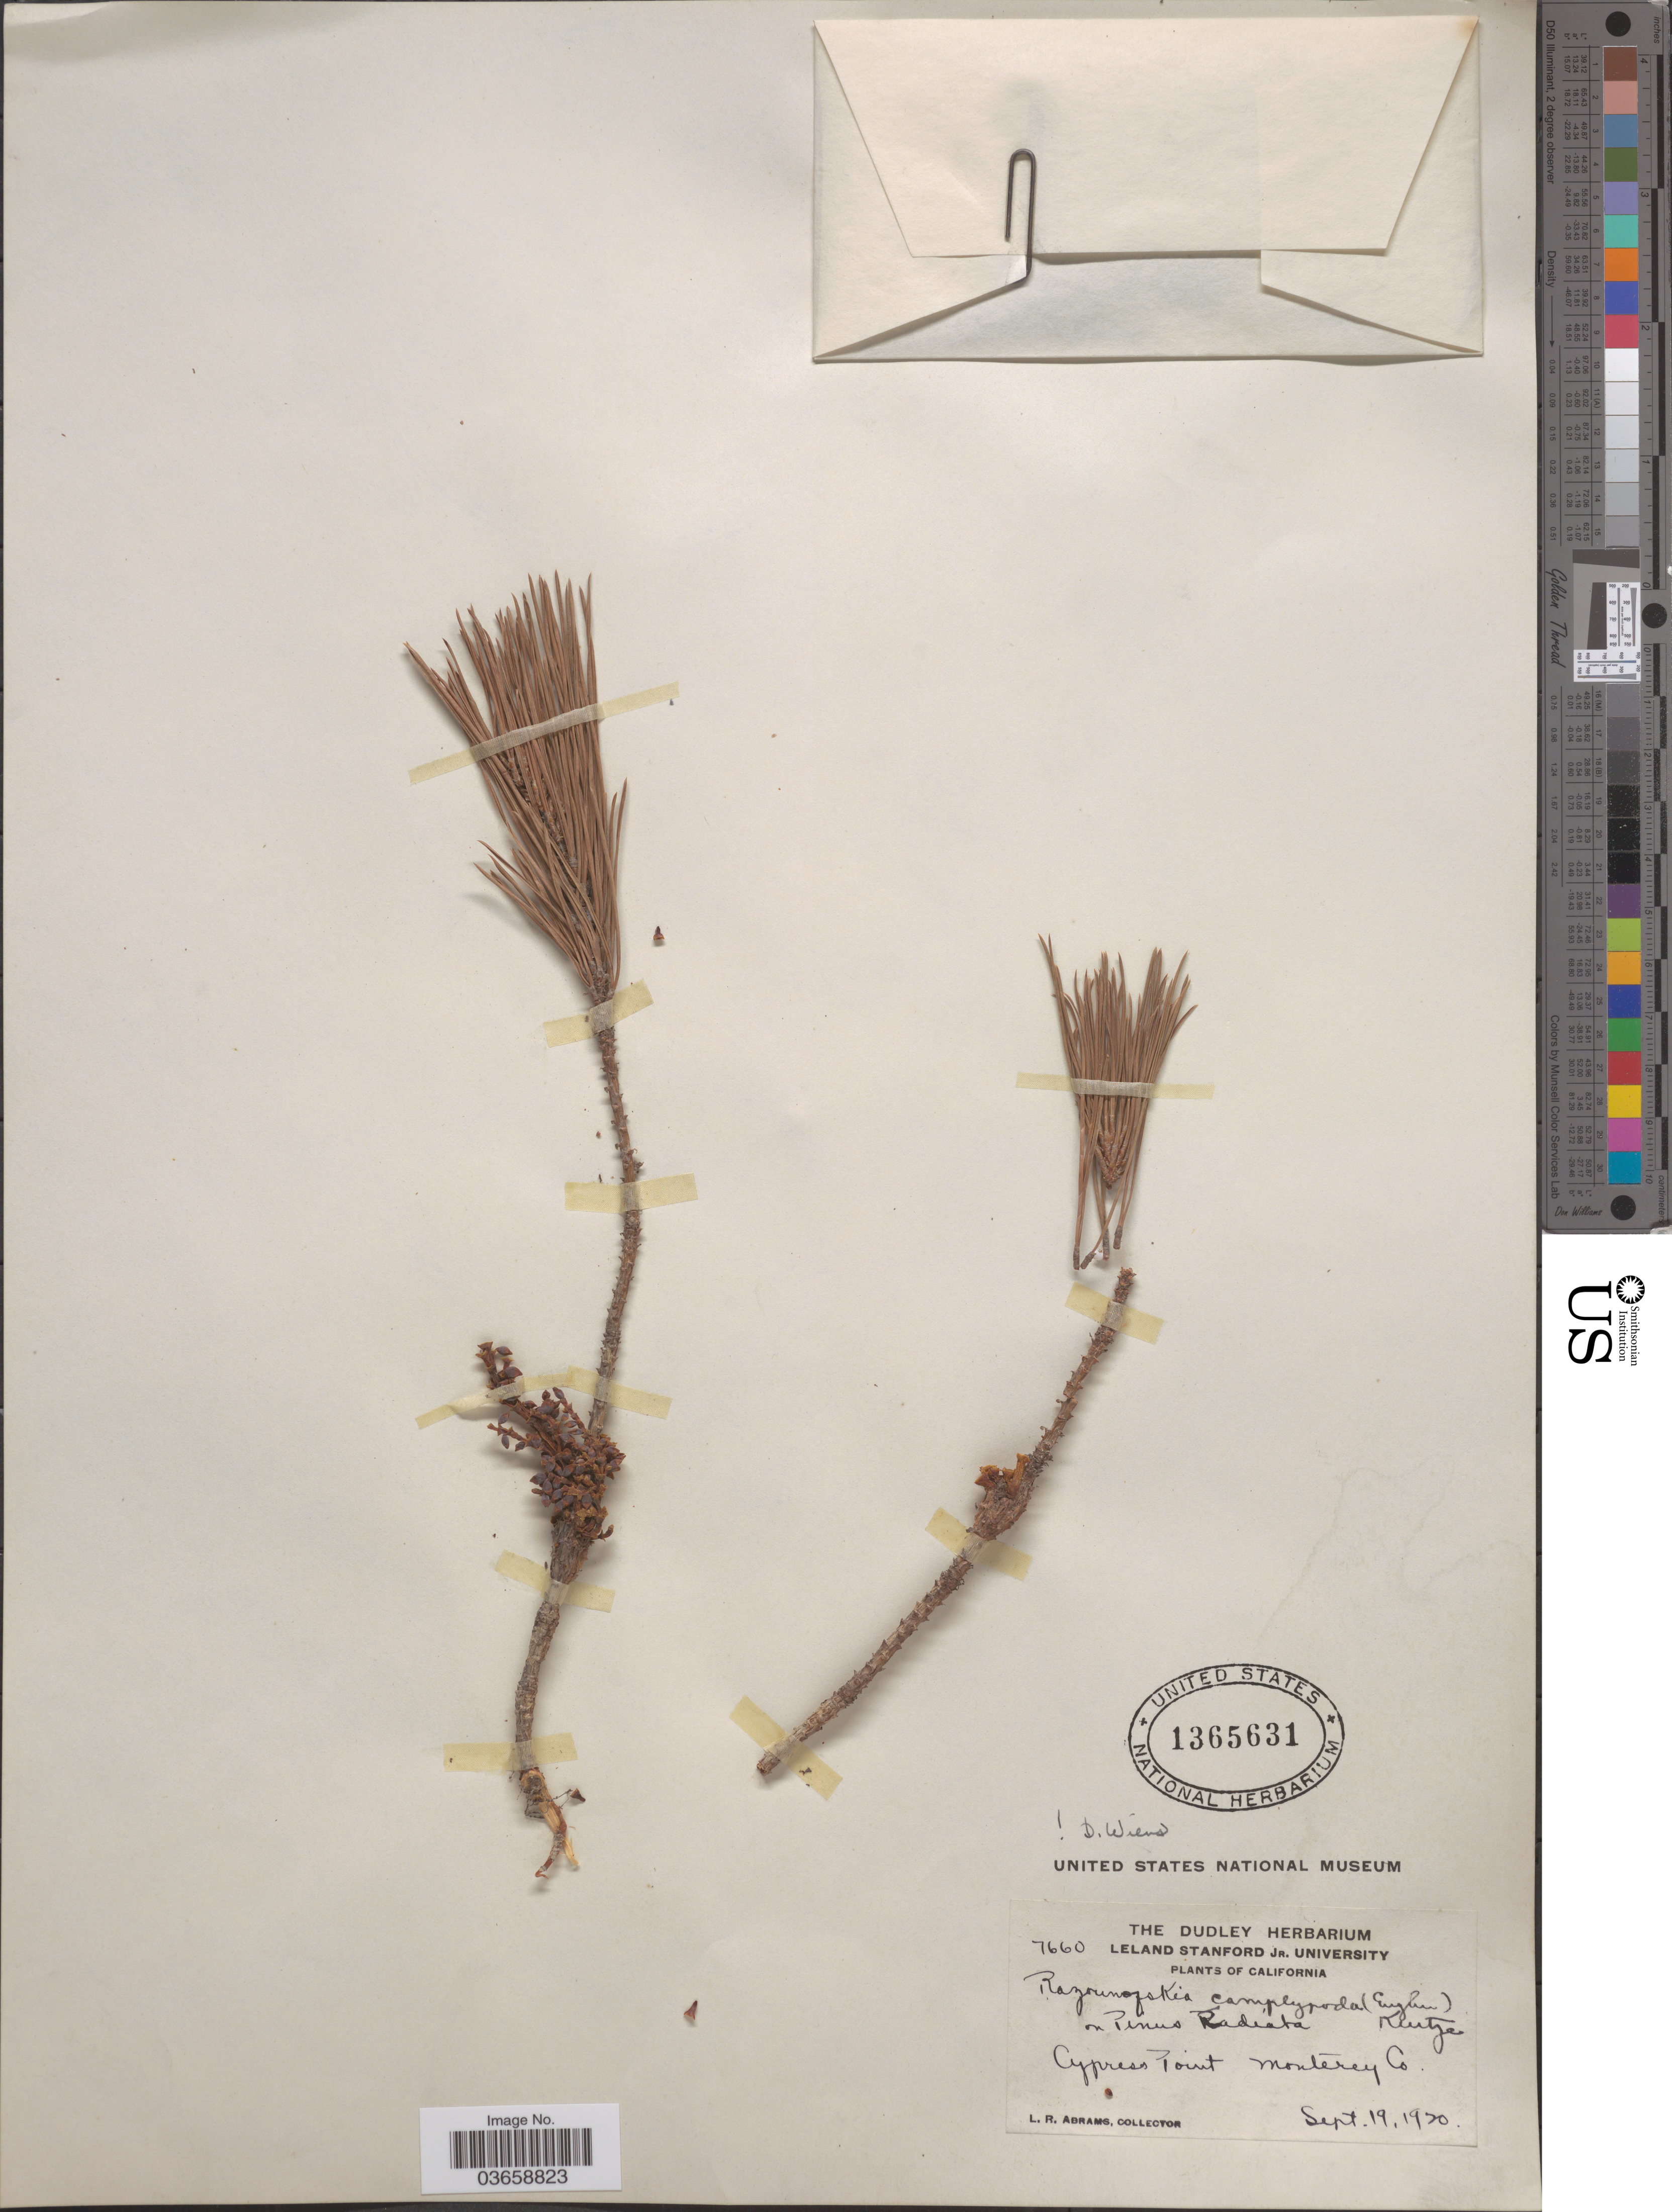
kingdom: Plantae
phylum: Tracheophyta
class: Magnoliopsida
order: Santalales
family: Viscaceae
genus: Arceuthobium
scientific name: Arceuthobium campylopodum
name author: Engelm.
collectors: L. Abrams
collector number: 7660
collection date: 1920-09-19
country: United States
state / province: California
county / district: Monterey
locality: Cypress Point, Monterey Co.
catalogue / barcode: US 1365631